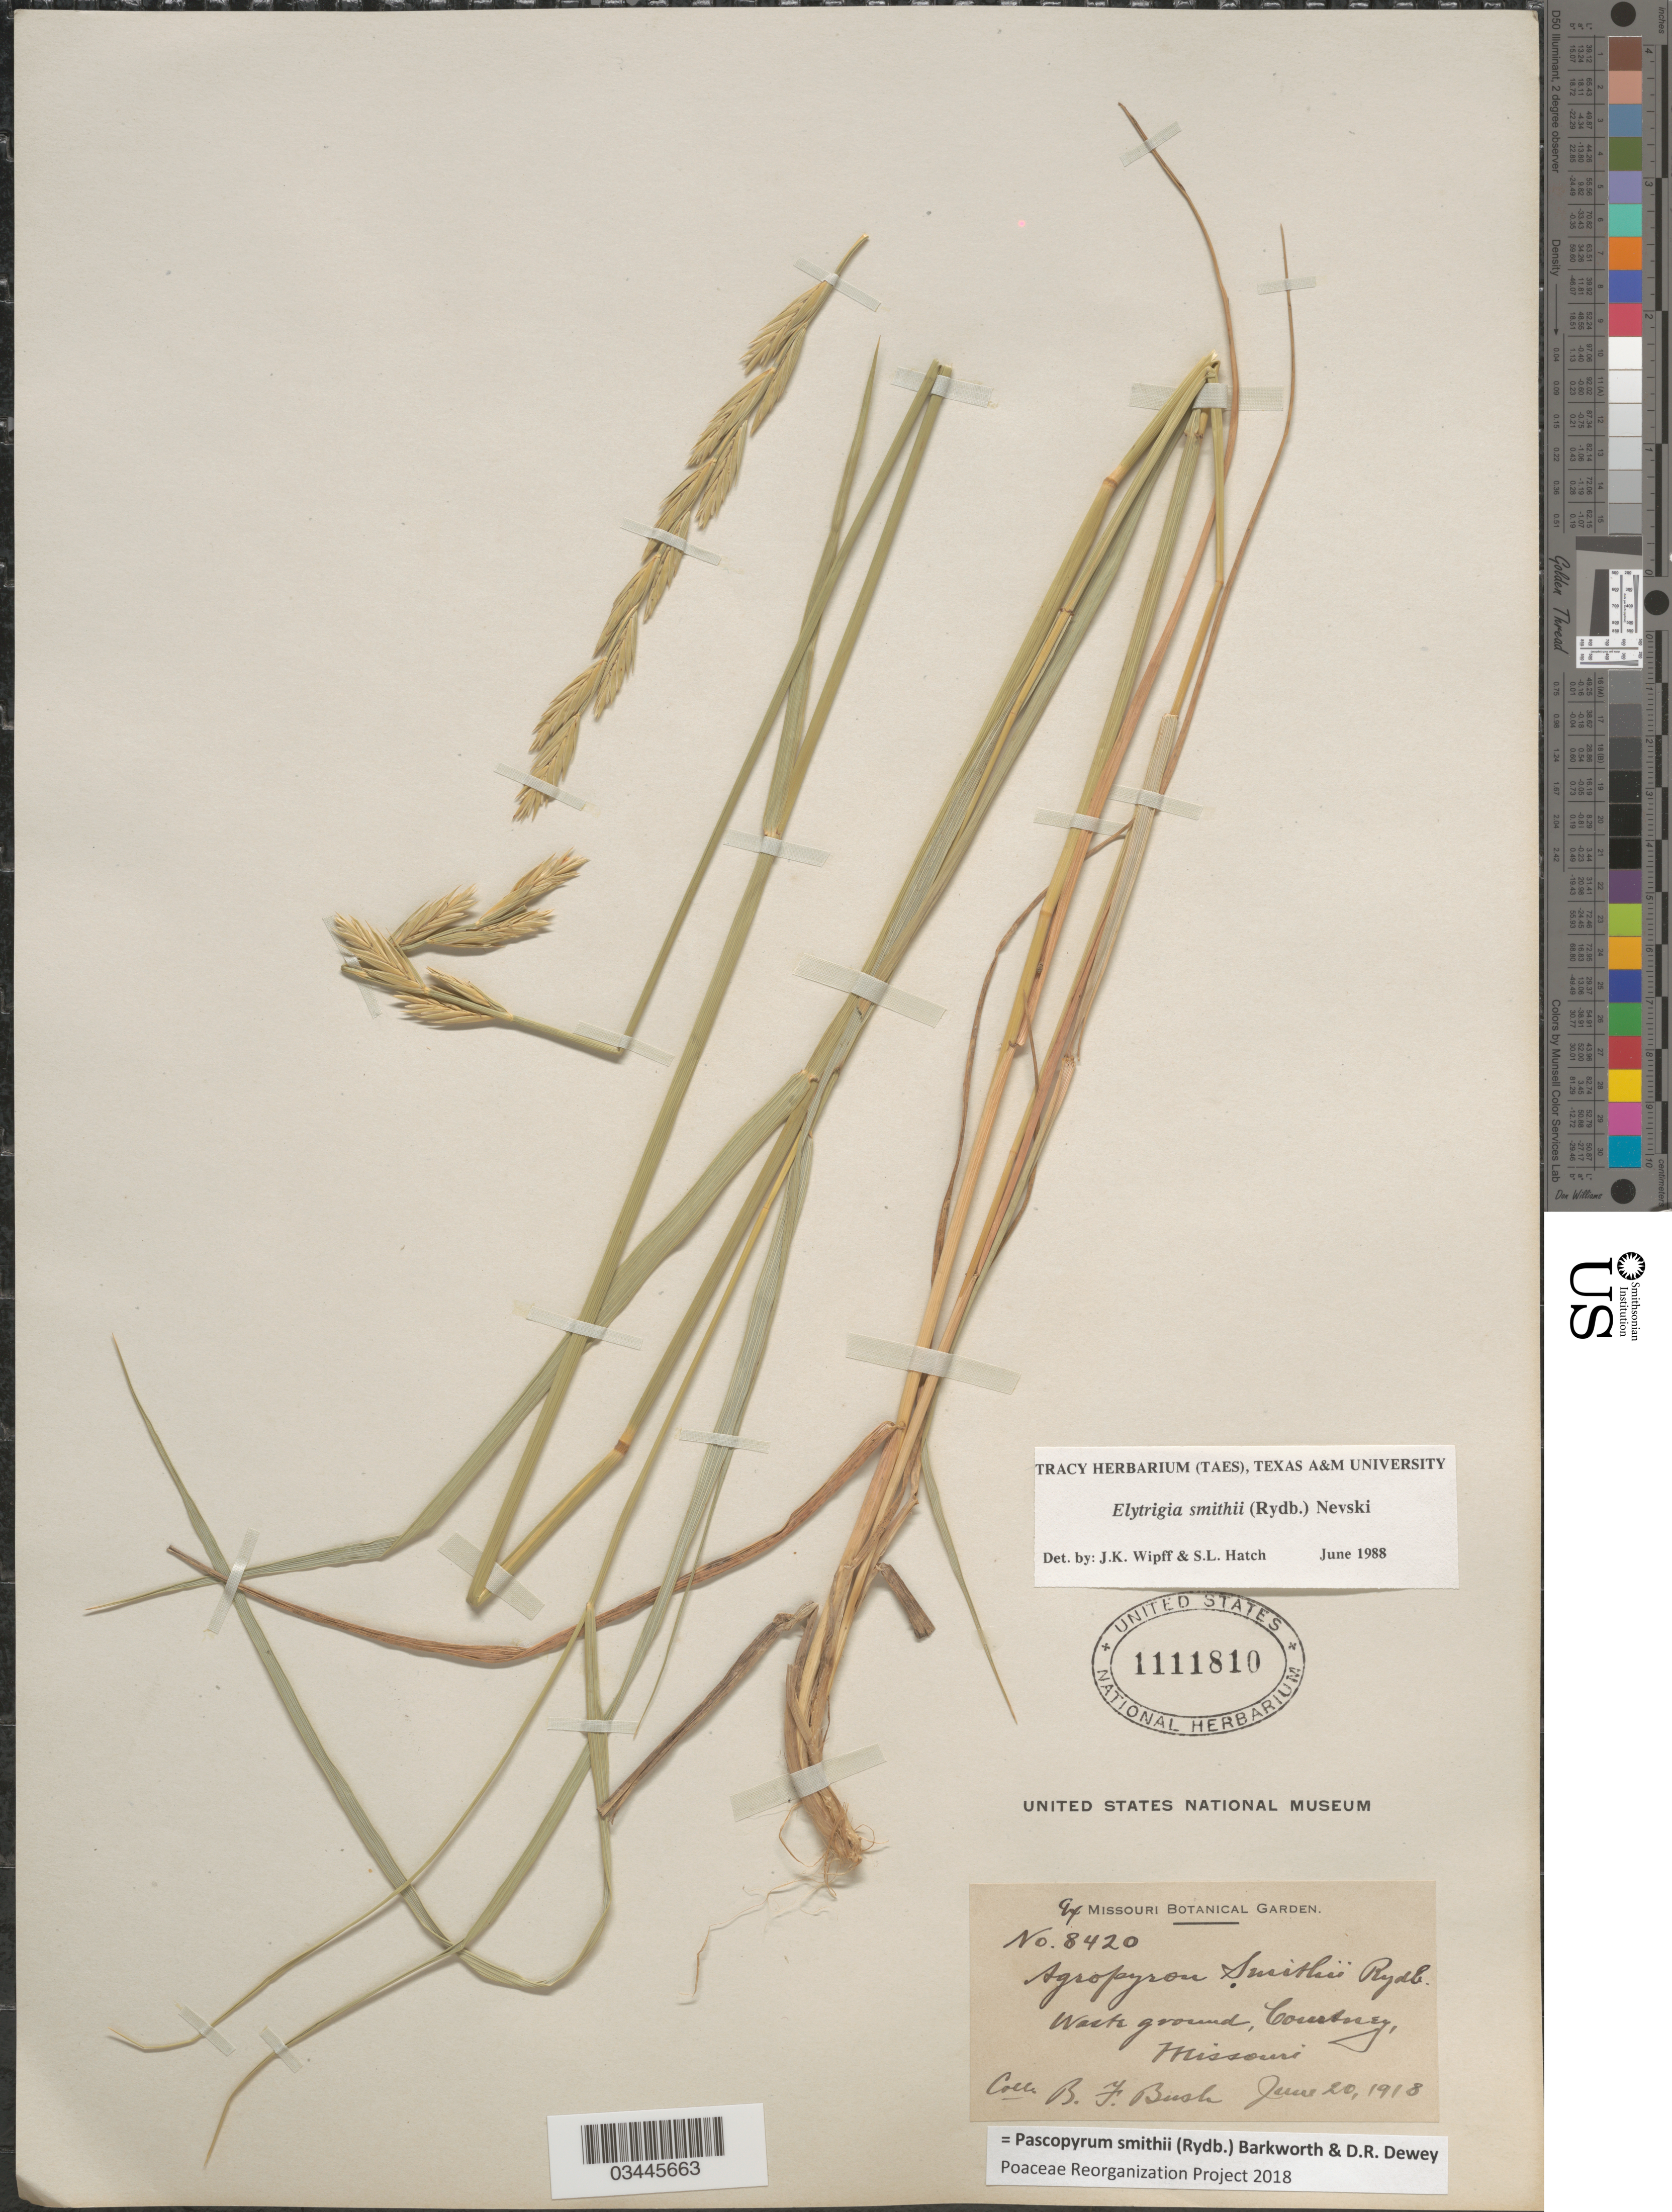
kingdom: Plantae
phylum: Tracheophyta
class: Liliopsida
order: Poales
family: Poaceae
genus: Pascopyrum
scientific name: Pascopyrum smithii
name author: (Rydb.) Barkworth & Dewey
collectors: B. F. Bush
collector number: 8420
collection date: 1918-06-20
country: United States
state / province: Missouri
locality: Waste ground, Courtney.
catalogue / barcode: US 1111810